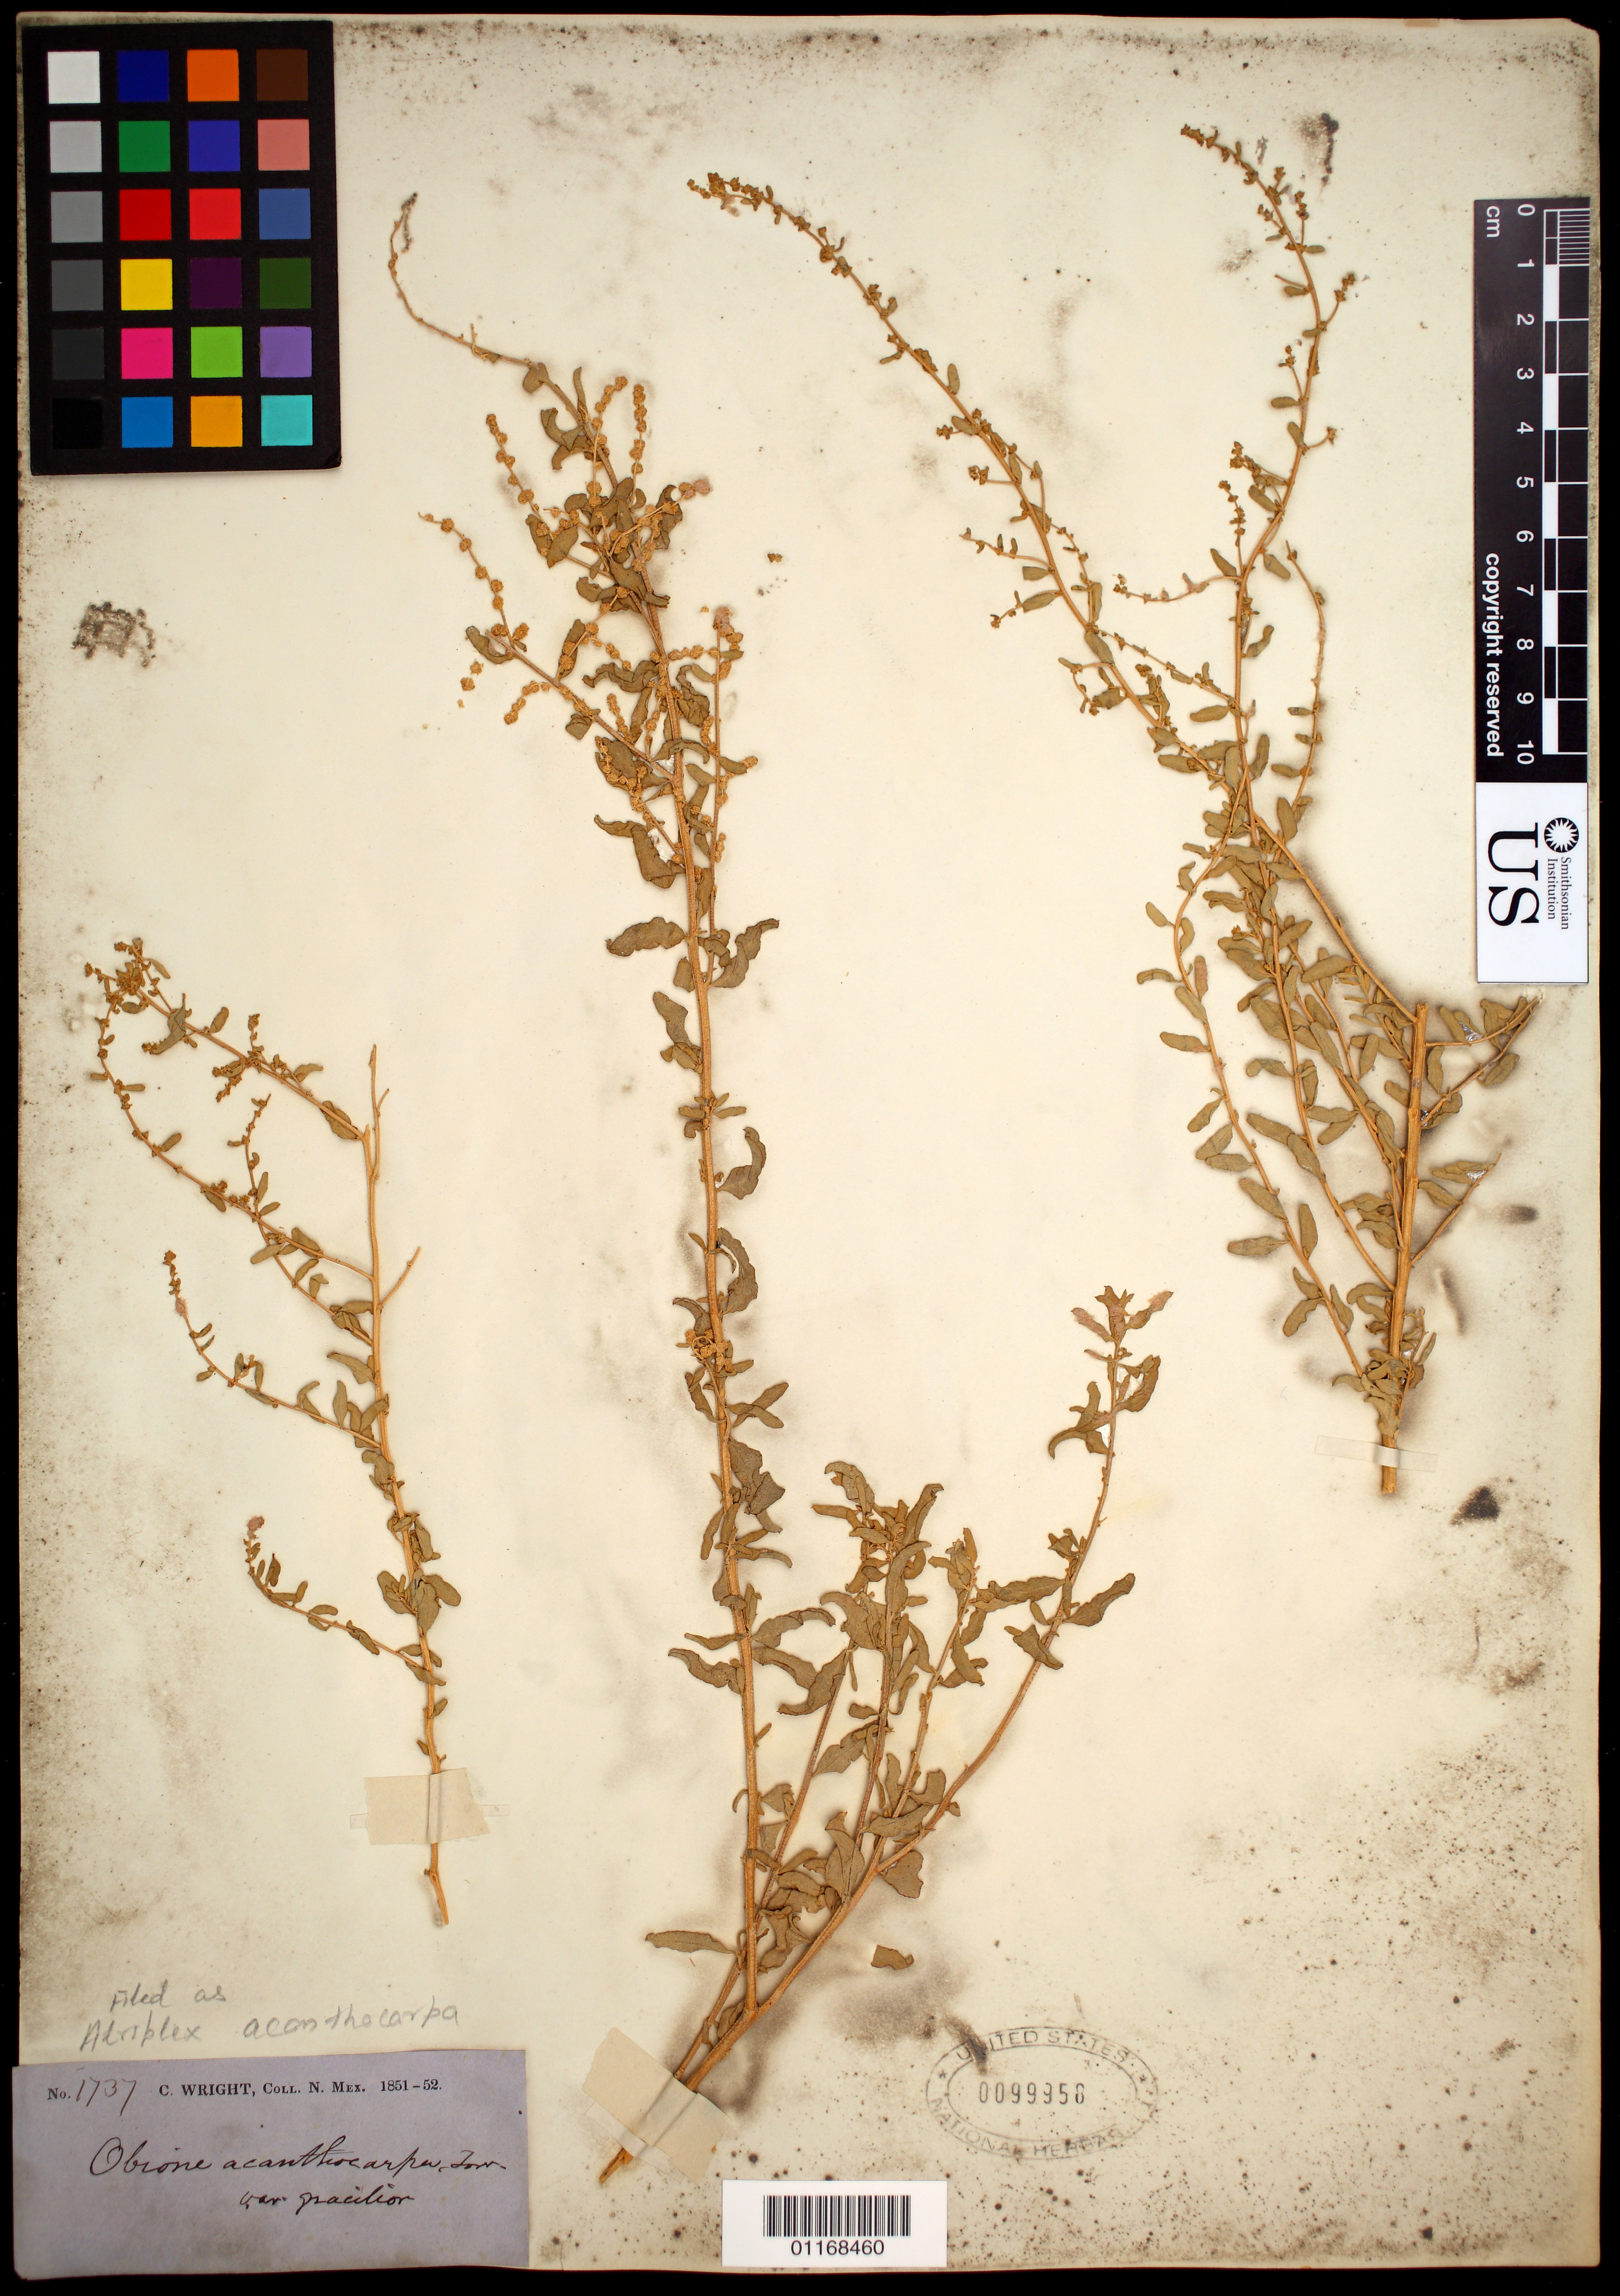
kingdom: Plantae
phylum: Tracheophyta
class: Magnoliopsida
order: Caryophyllales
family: Amaranthaceae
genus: Atriplex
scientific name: Atriplex acanthocarpa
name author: (Torr.) S. Watson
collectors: C. Wright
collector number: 1737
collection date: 1851/1852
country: United States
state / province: New Mexico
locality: "N. Mex." [=northern Mexico or New Mexico? either way possibly referring to present-day Arizona or Texas]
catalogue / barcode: US 99958